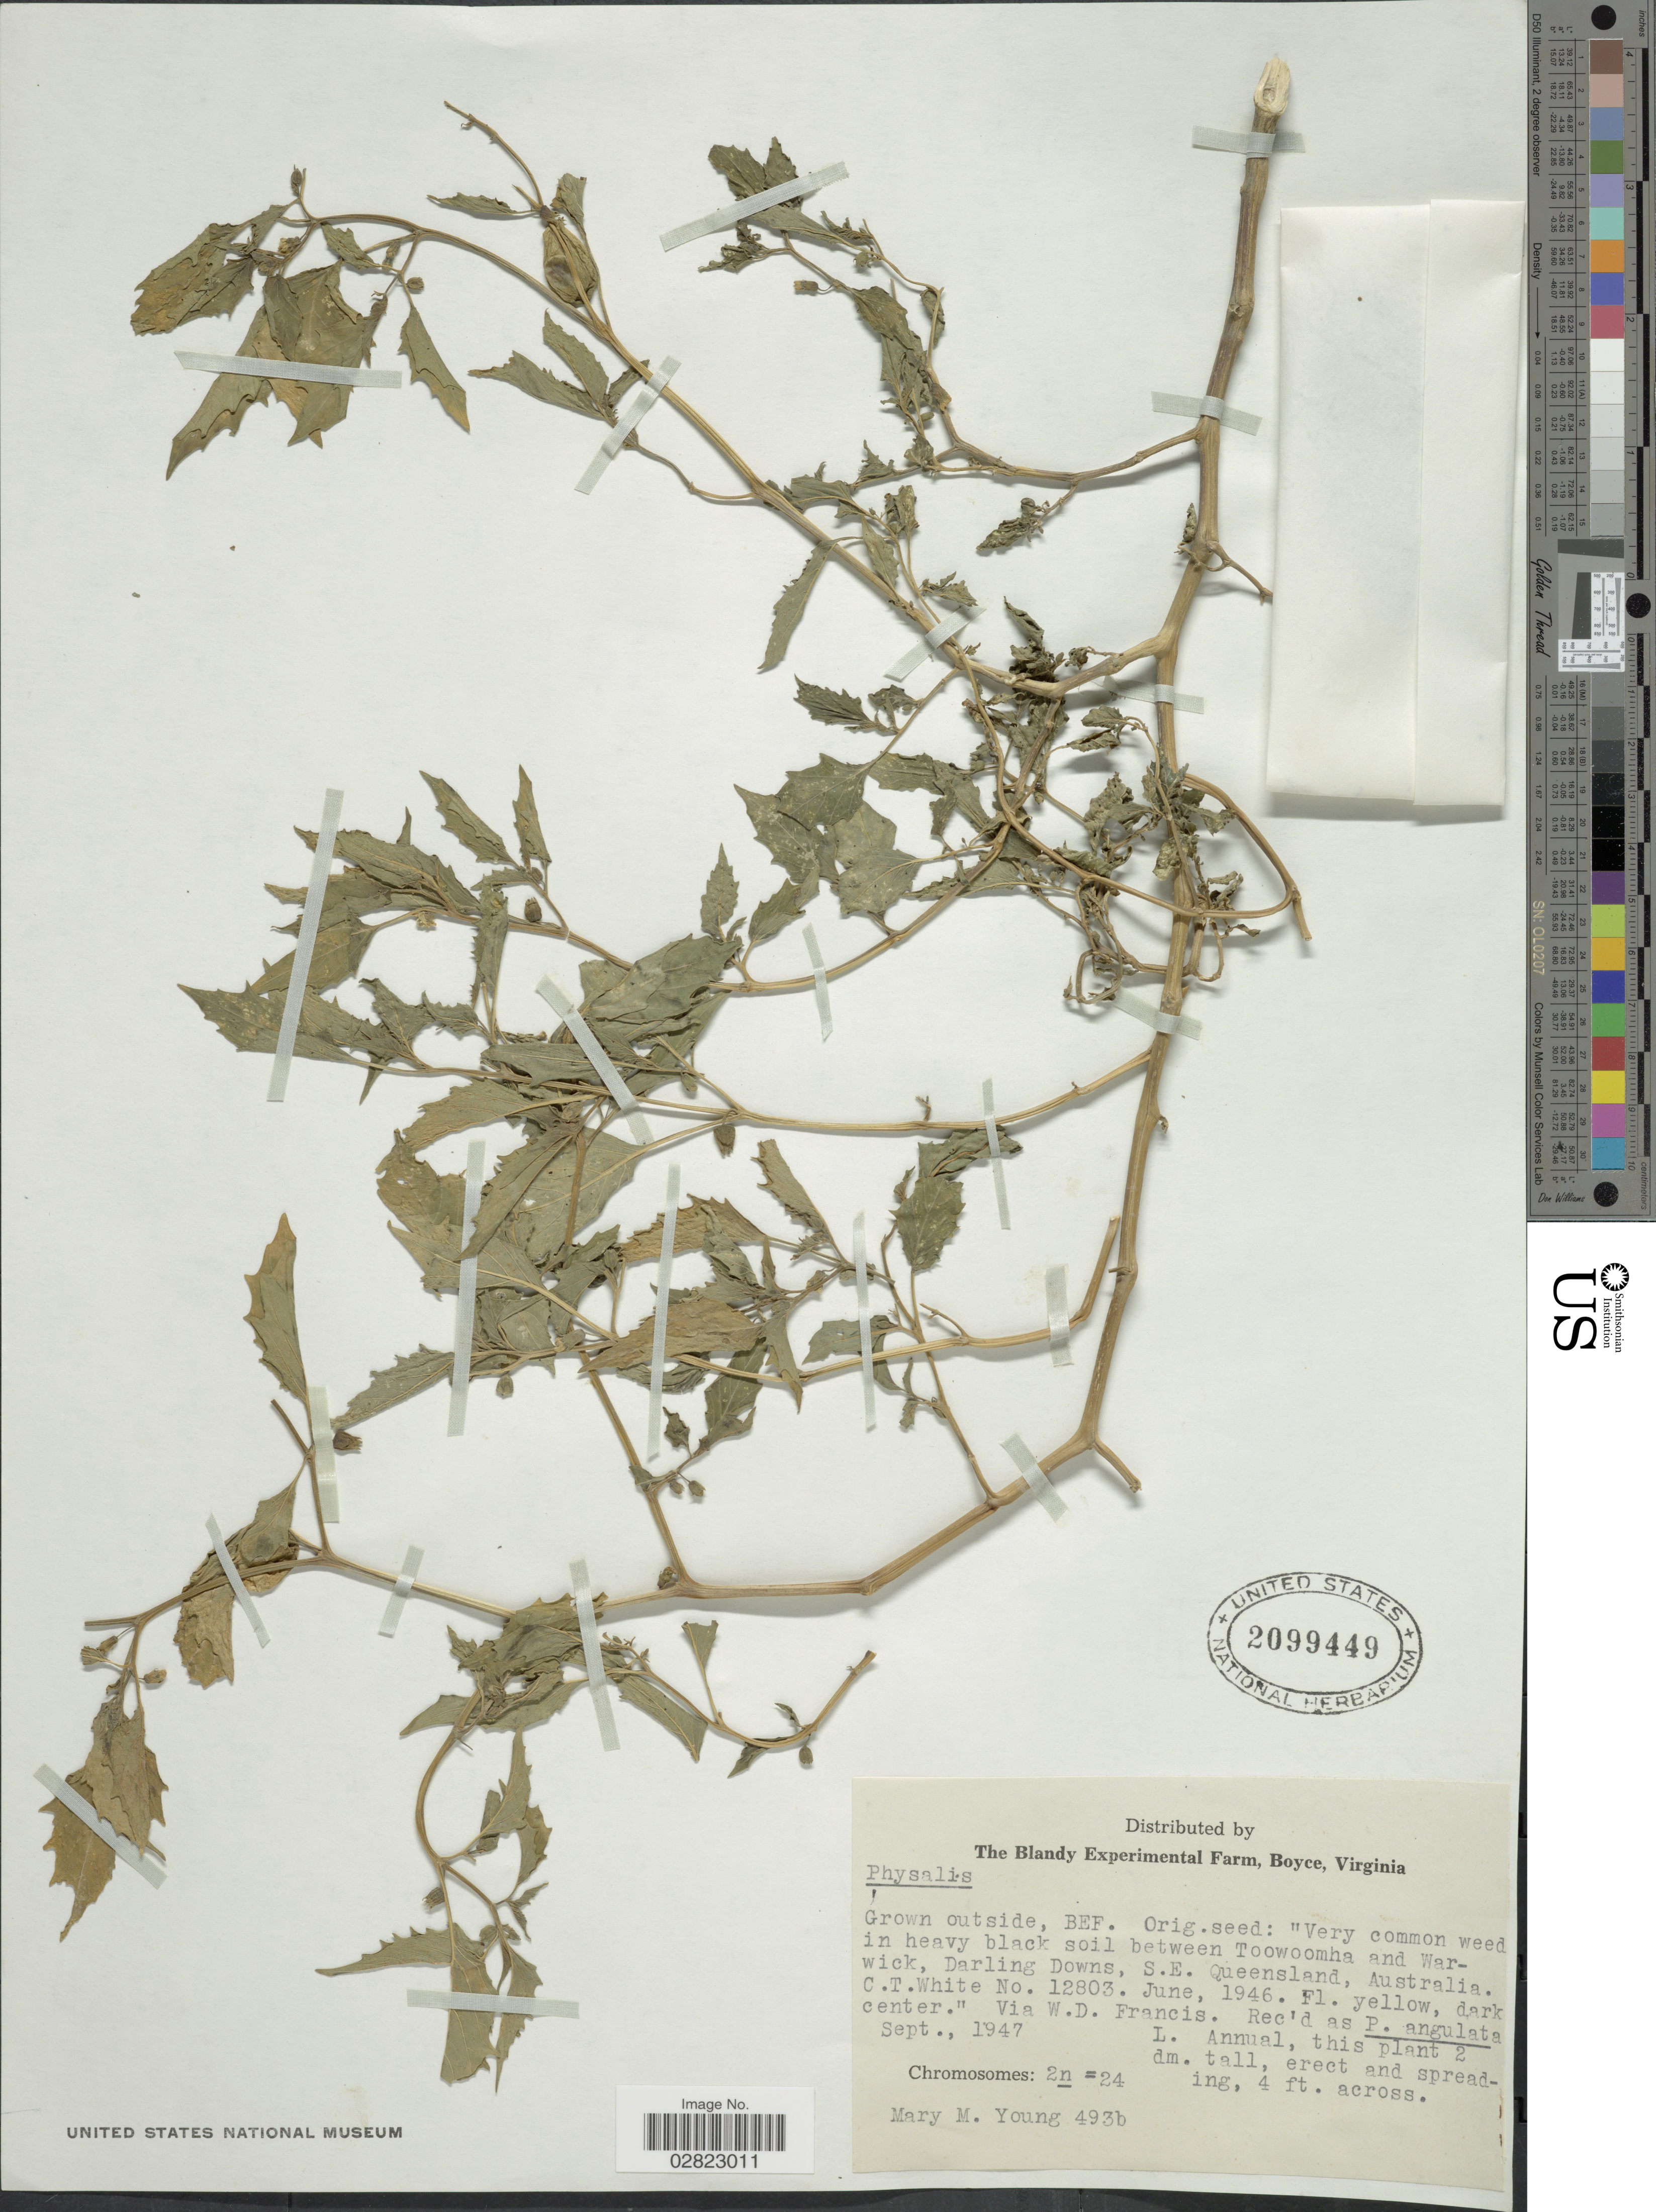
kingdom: Plantae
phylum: Tracheophyta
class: Magnoliopsida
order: Solanales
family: Solanaceae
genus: Physalis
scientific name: Physalis sp.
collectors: M. Young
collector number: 493b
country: United States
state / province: Virginia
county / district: City of Virginia Beach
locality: Grown outside, BEF.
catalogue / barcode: US 2099449